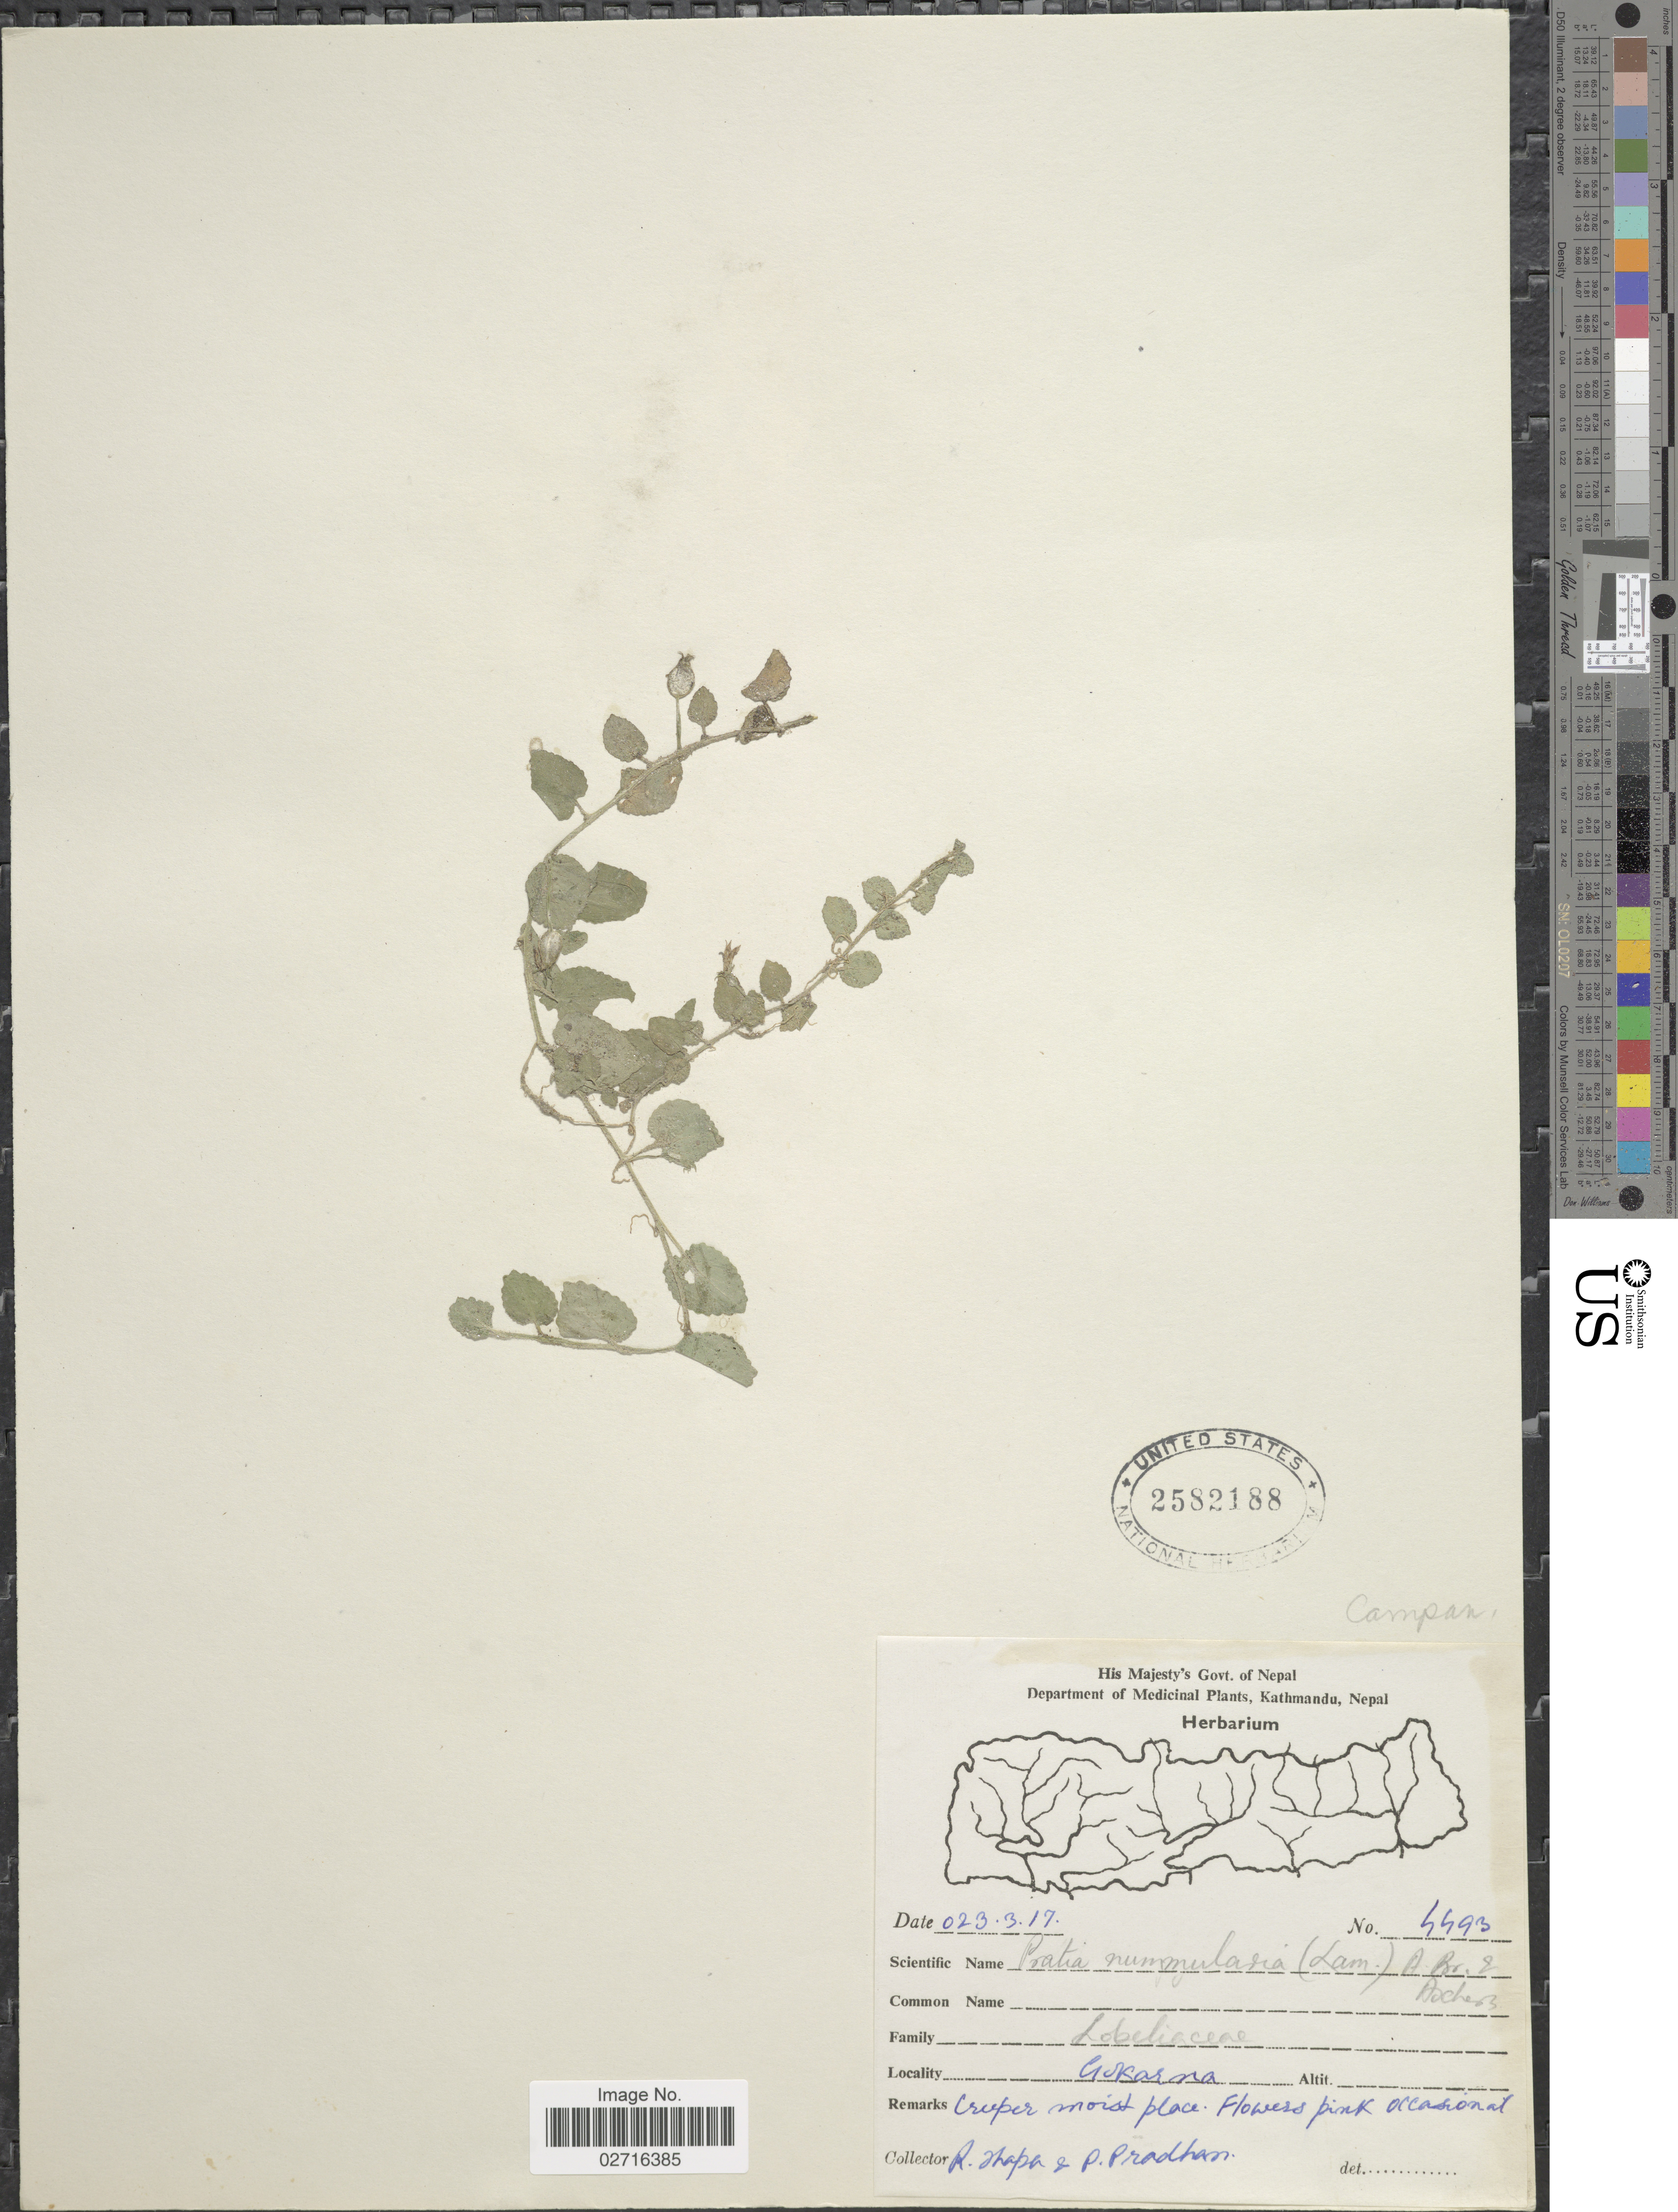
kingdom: Plantae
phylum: Tracheophyta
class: Magnoliopsida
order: Asterales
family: Campanulaceae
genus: Pratia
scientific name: Pratia nummularia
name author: (Lam.) A. Braun & Asch.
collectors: R. Thapa & P. Pradhan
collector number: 4493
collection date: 1960-03-23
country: Nepal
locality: Gokarna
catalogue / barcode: US 2582188